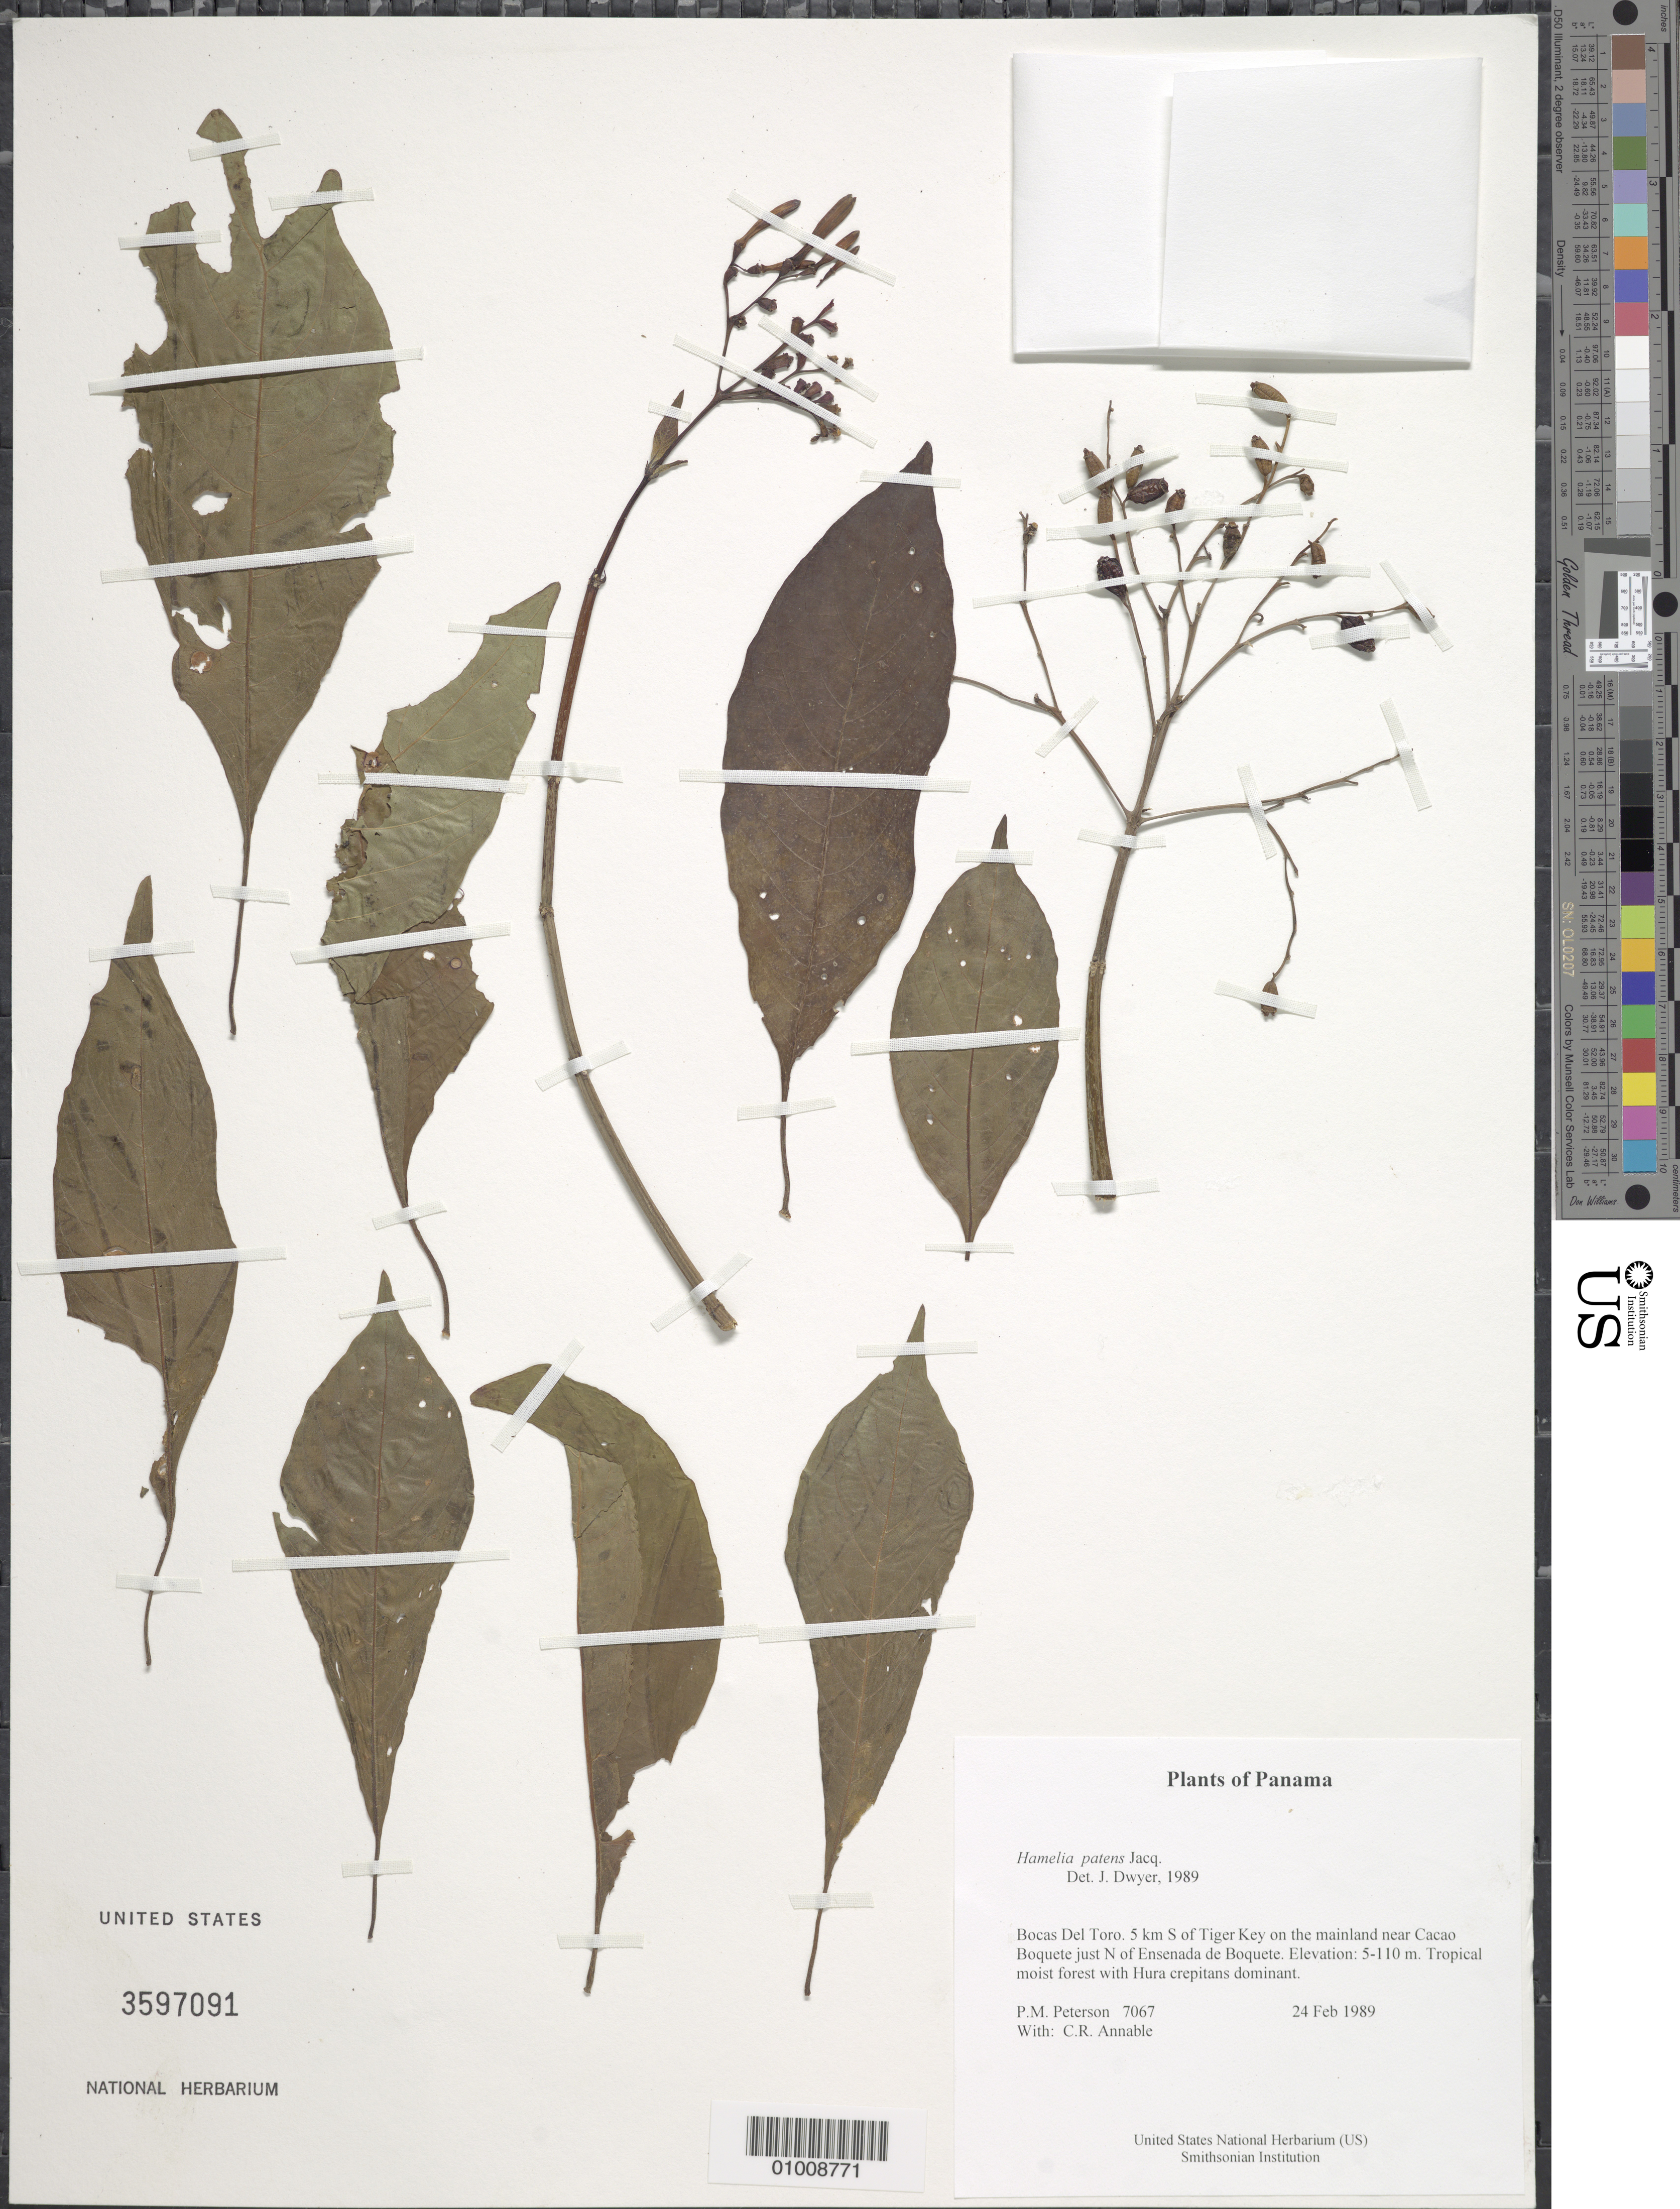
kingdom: Plantae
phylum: Tracheophyta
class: Magnoliopsida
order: Gentianales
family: Rubiaceae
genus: Hamelia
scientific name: Hamelia patens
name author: Jacq.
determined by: Dwyer, J.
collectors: P. M. Peterson & C. R. Annable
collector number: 07067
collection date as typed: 24 Feb 1989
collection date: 1989-02-24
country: Panama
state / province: Bocas del Toro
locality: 5 km S of Tiger Key on the mainland near Cacao Boquete just N of Ensenada de Boquete.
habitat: Tropical moist forest with Hura crepitans dominant.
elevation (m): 5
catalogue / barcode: US 3597091